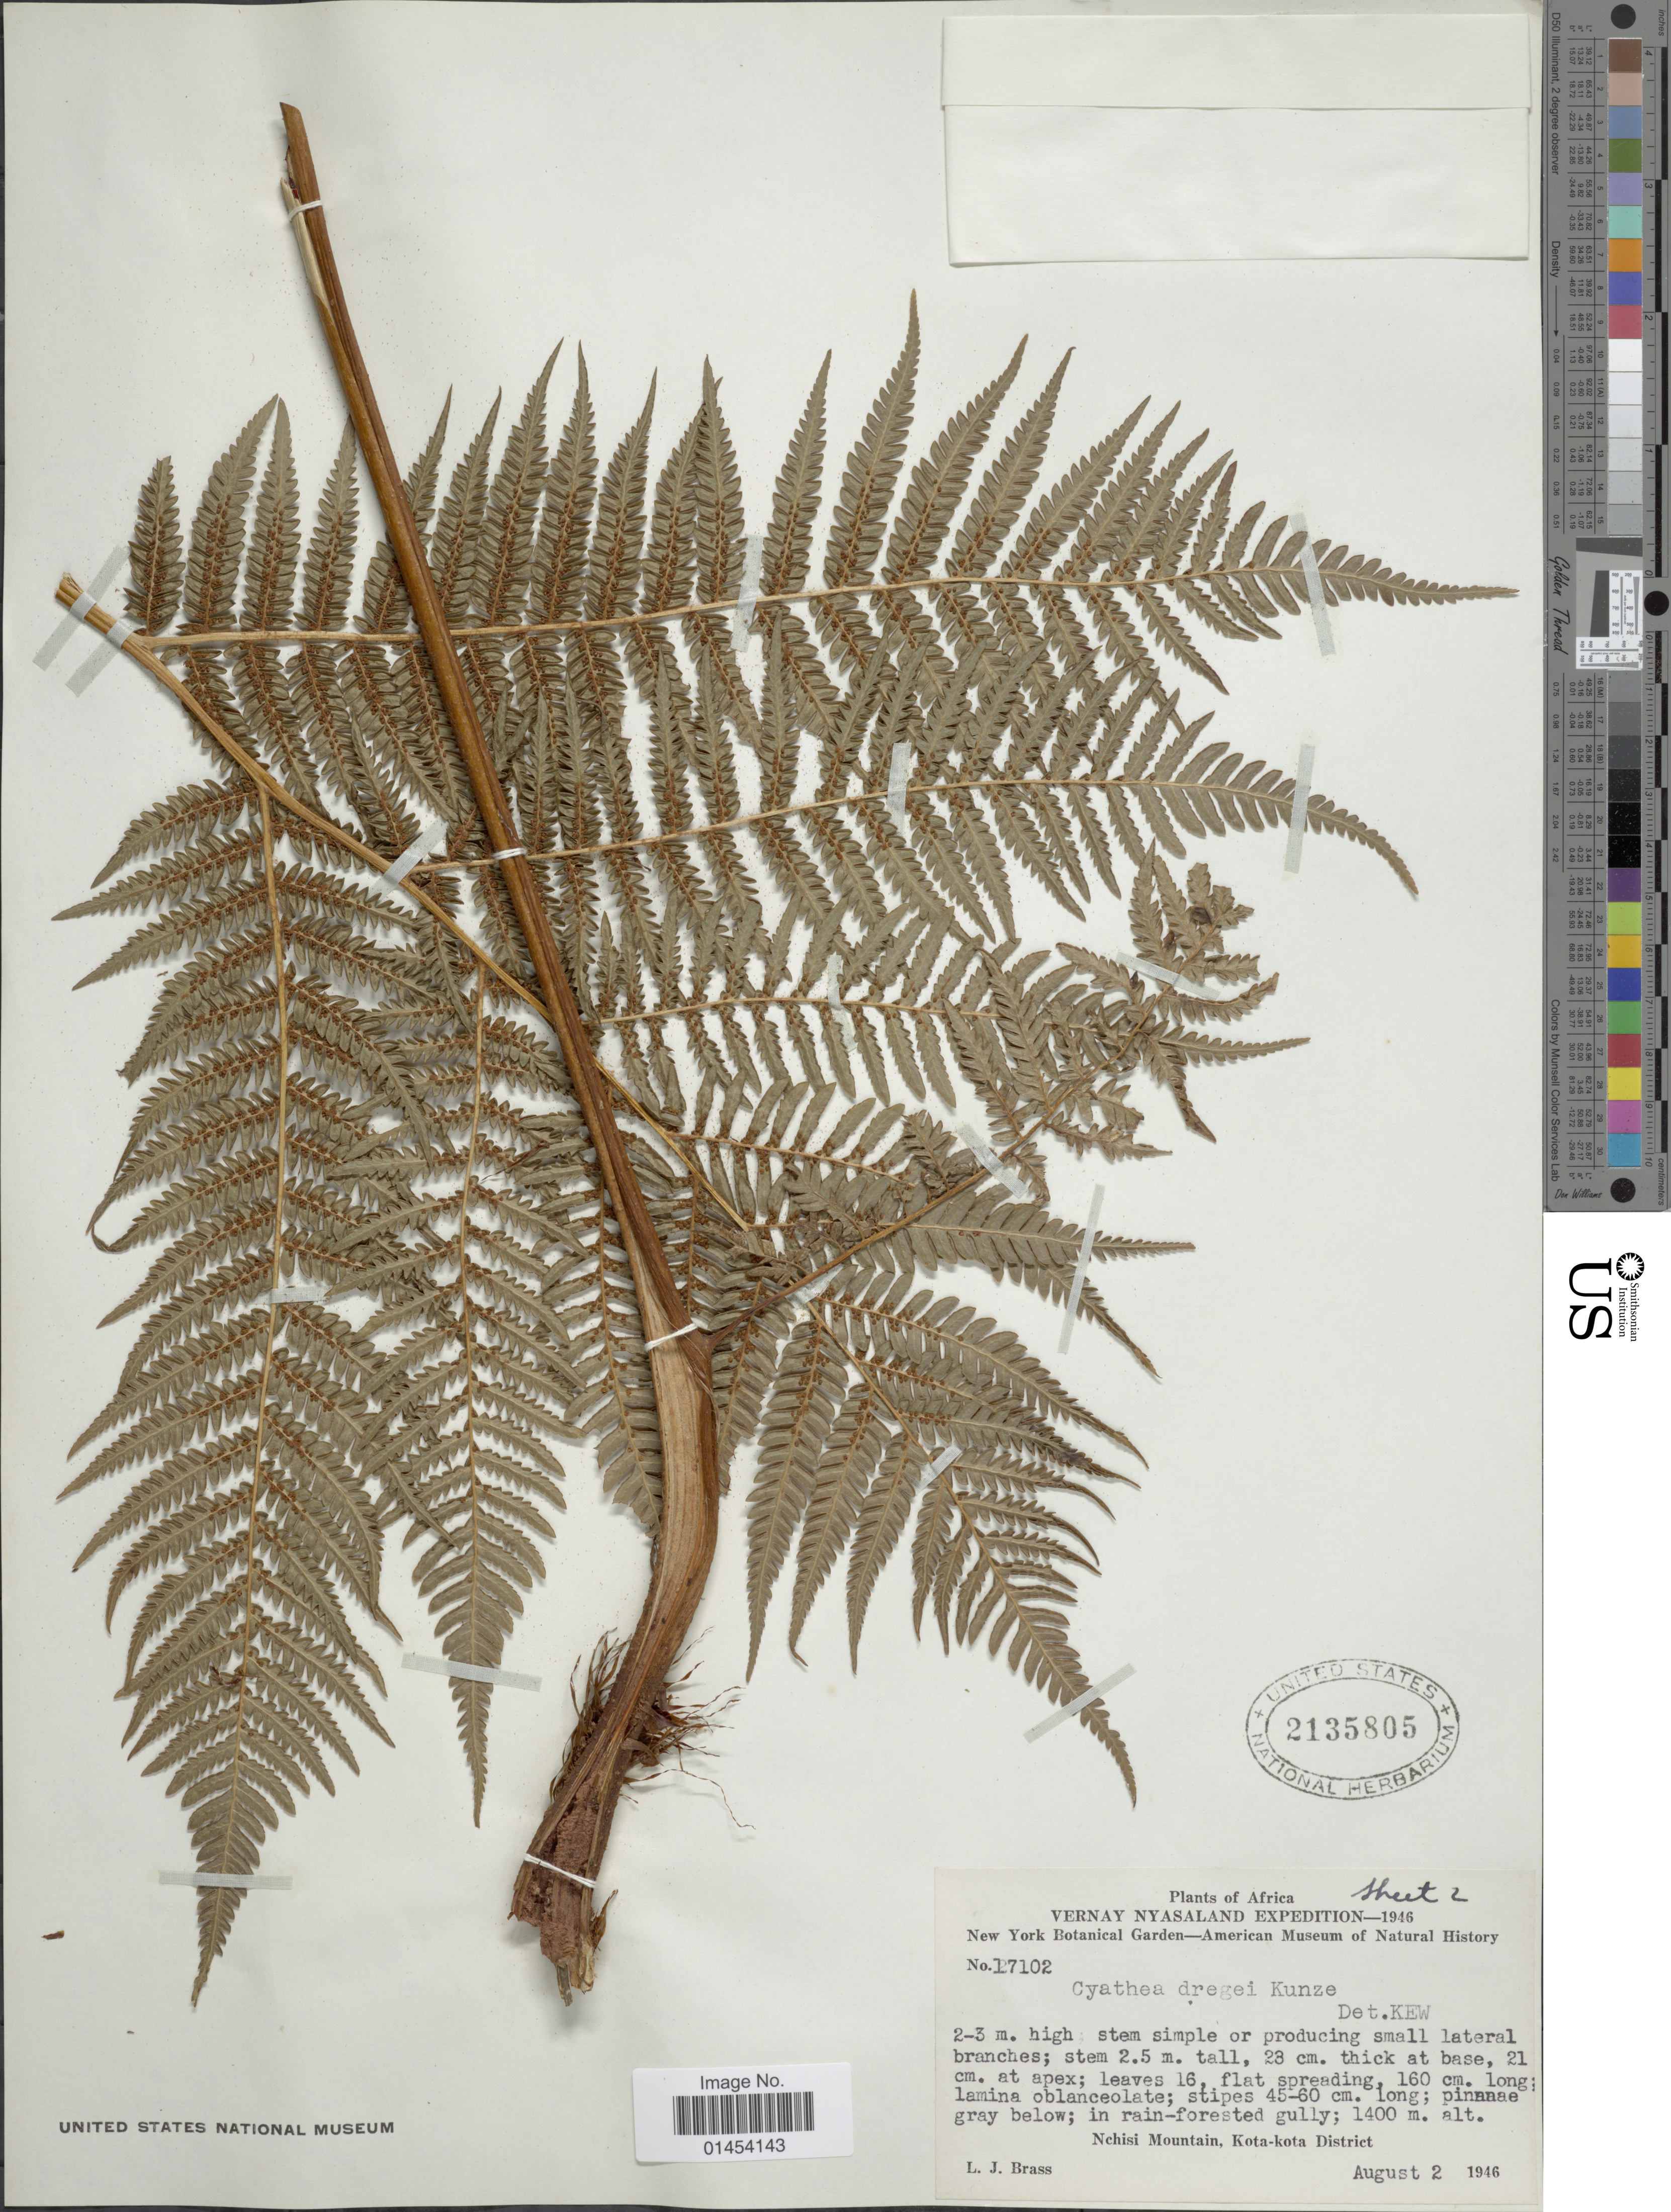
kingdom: Plantae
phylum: Tracheophyta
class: Polypodiopsida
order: Cyatheales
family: Cyatheaceae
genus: Cyathea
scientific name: Cyathea dregei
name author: Kunze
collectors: L. J. Brass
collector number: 17102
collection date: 1946-08-02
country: Malawi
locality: Africa. Vernay Nyasaland, Nchisi Mountain, Kota-kota District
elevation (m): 1400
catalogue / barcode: US 2135805